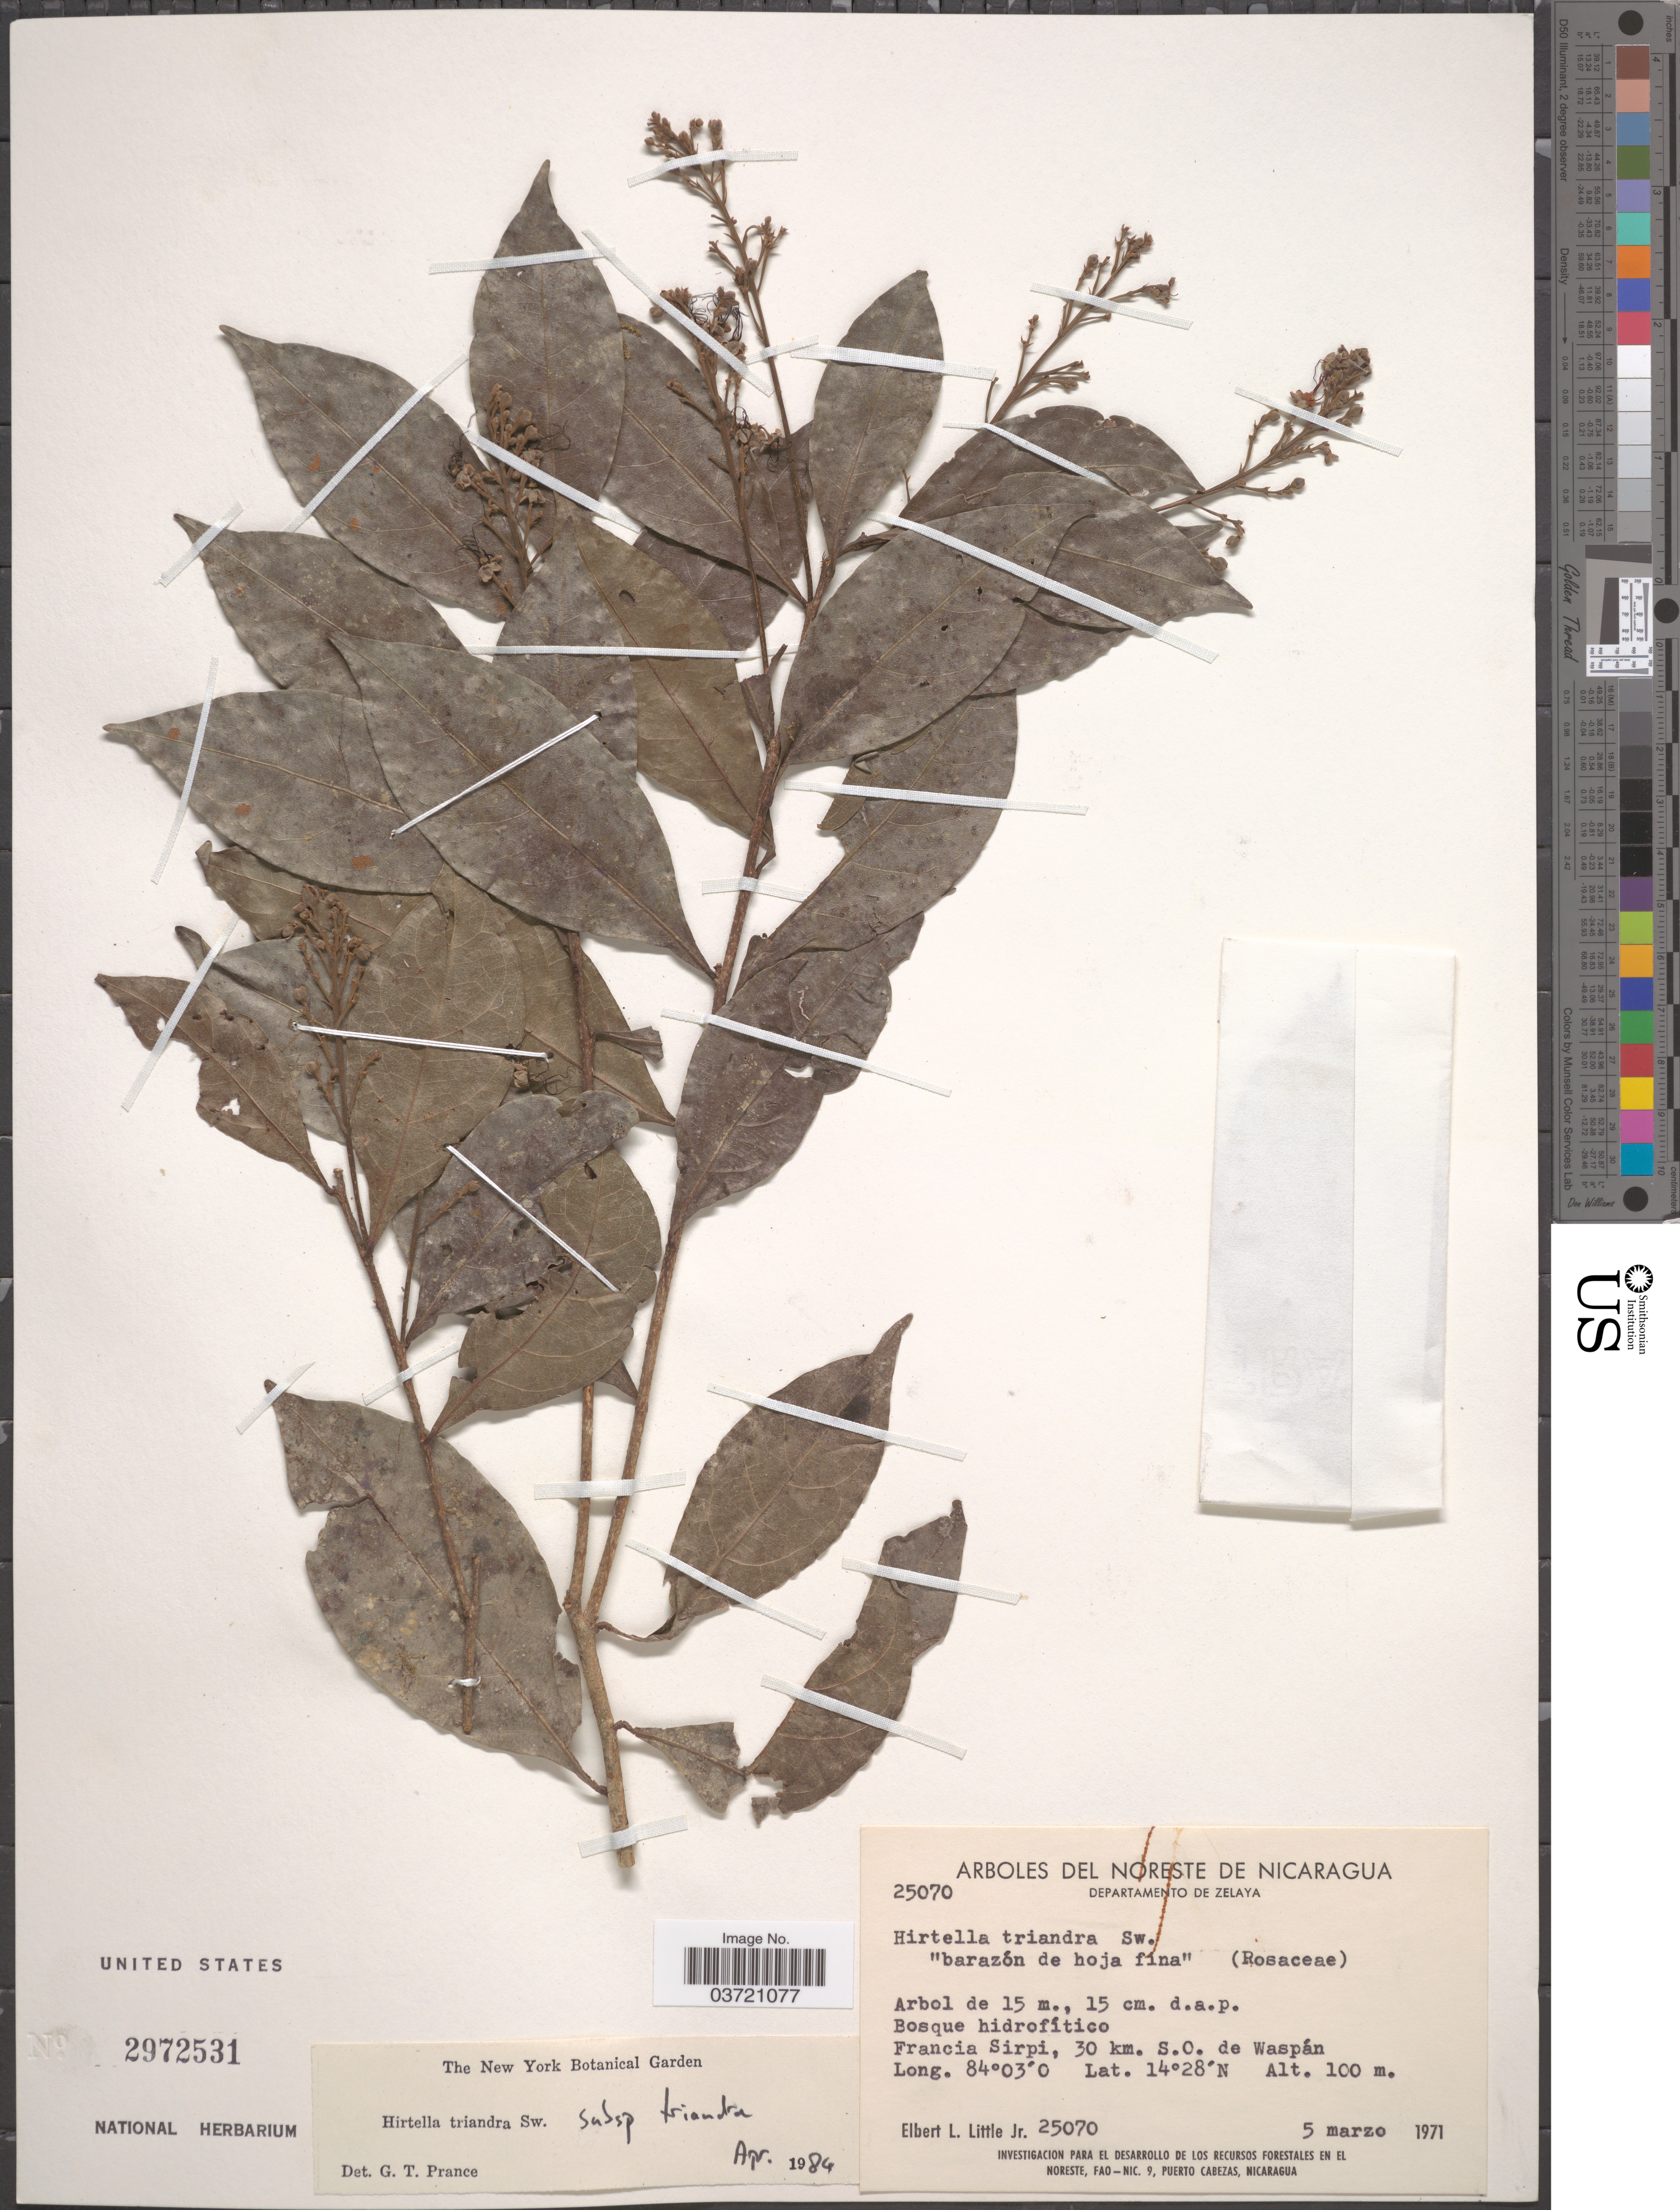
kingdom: Plantae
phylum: Tracheophyta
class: Magnoliopsida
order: Malpighiales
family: Chrysobalanaceae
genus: Hirtella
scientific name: Hirtella triandra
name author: Sw.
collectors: E. L. Little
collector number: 25070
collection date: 1971-03-05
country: Nicaragua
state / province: Atlántico Norte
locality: Noreste de Nicaragua. Departamento de Zelaya. Francia Sirpi, 30 km. S.O. de Waspán.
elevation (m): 100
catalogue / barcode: US 2972531